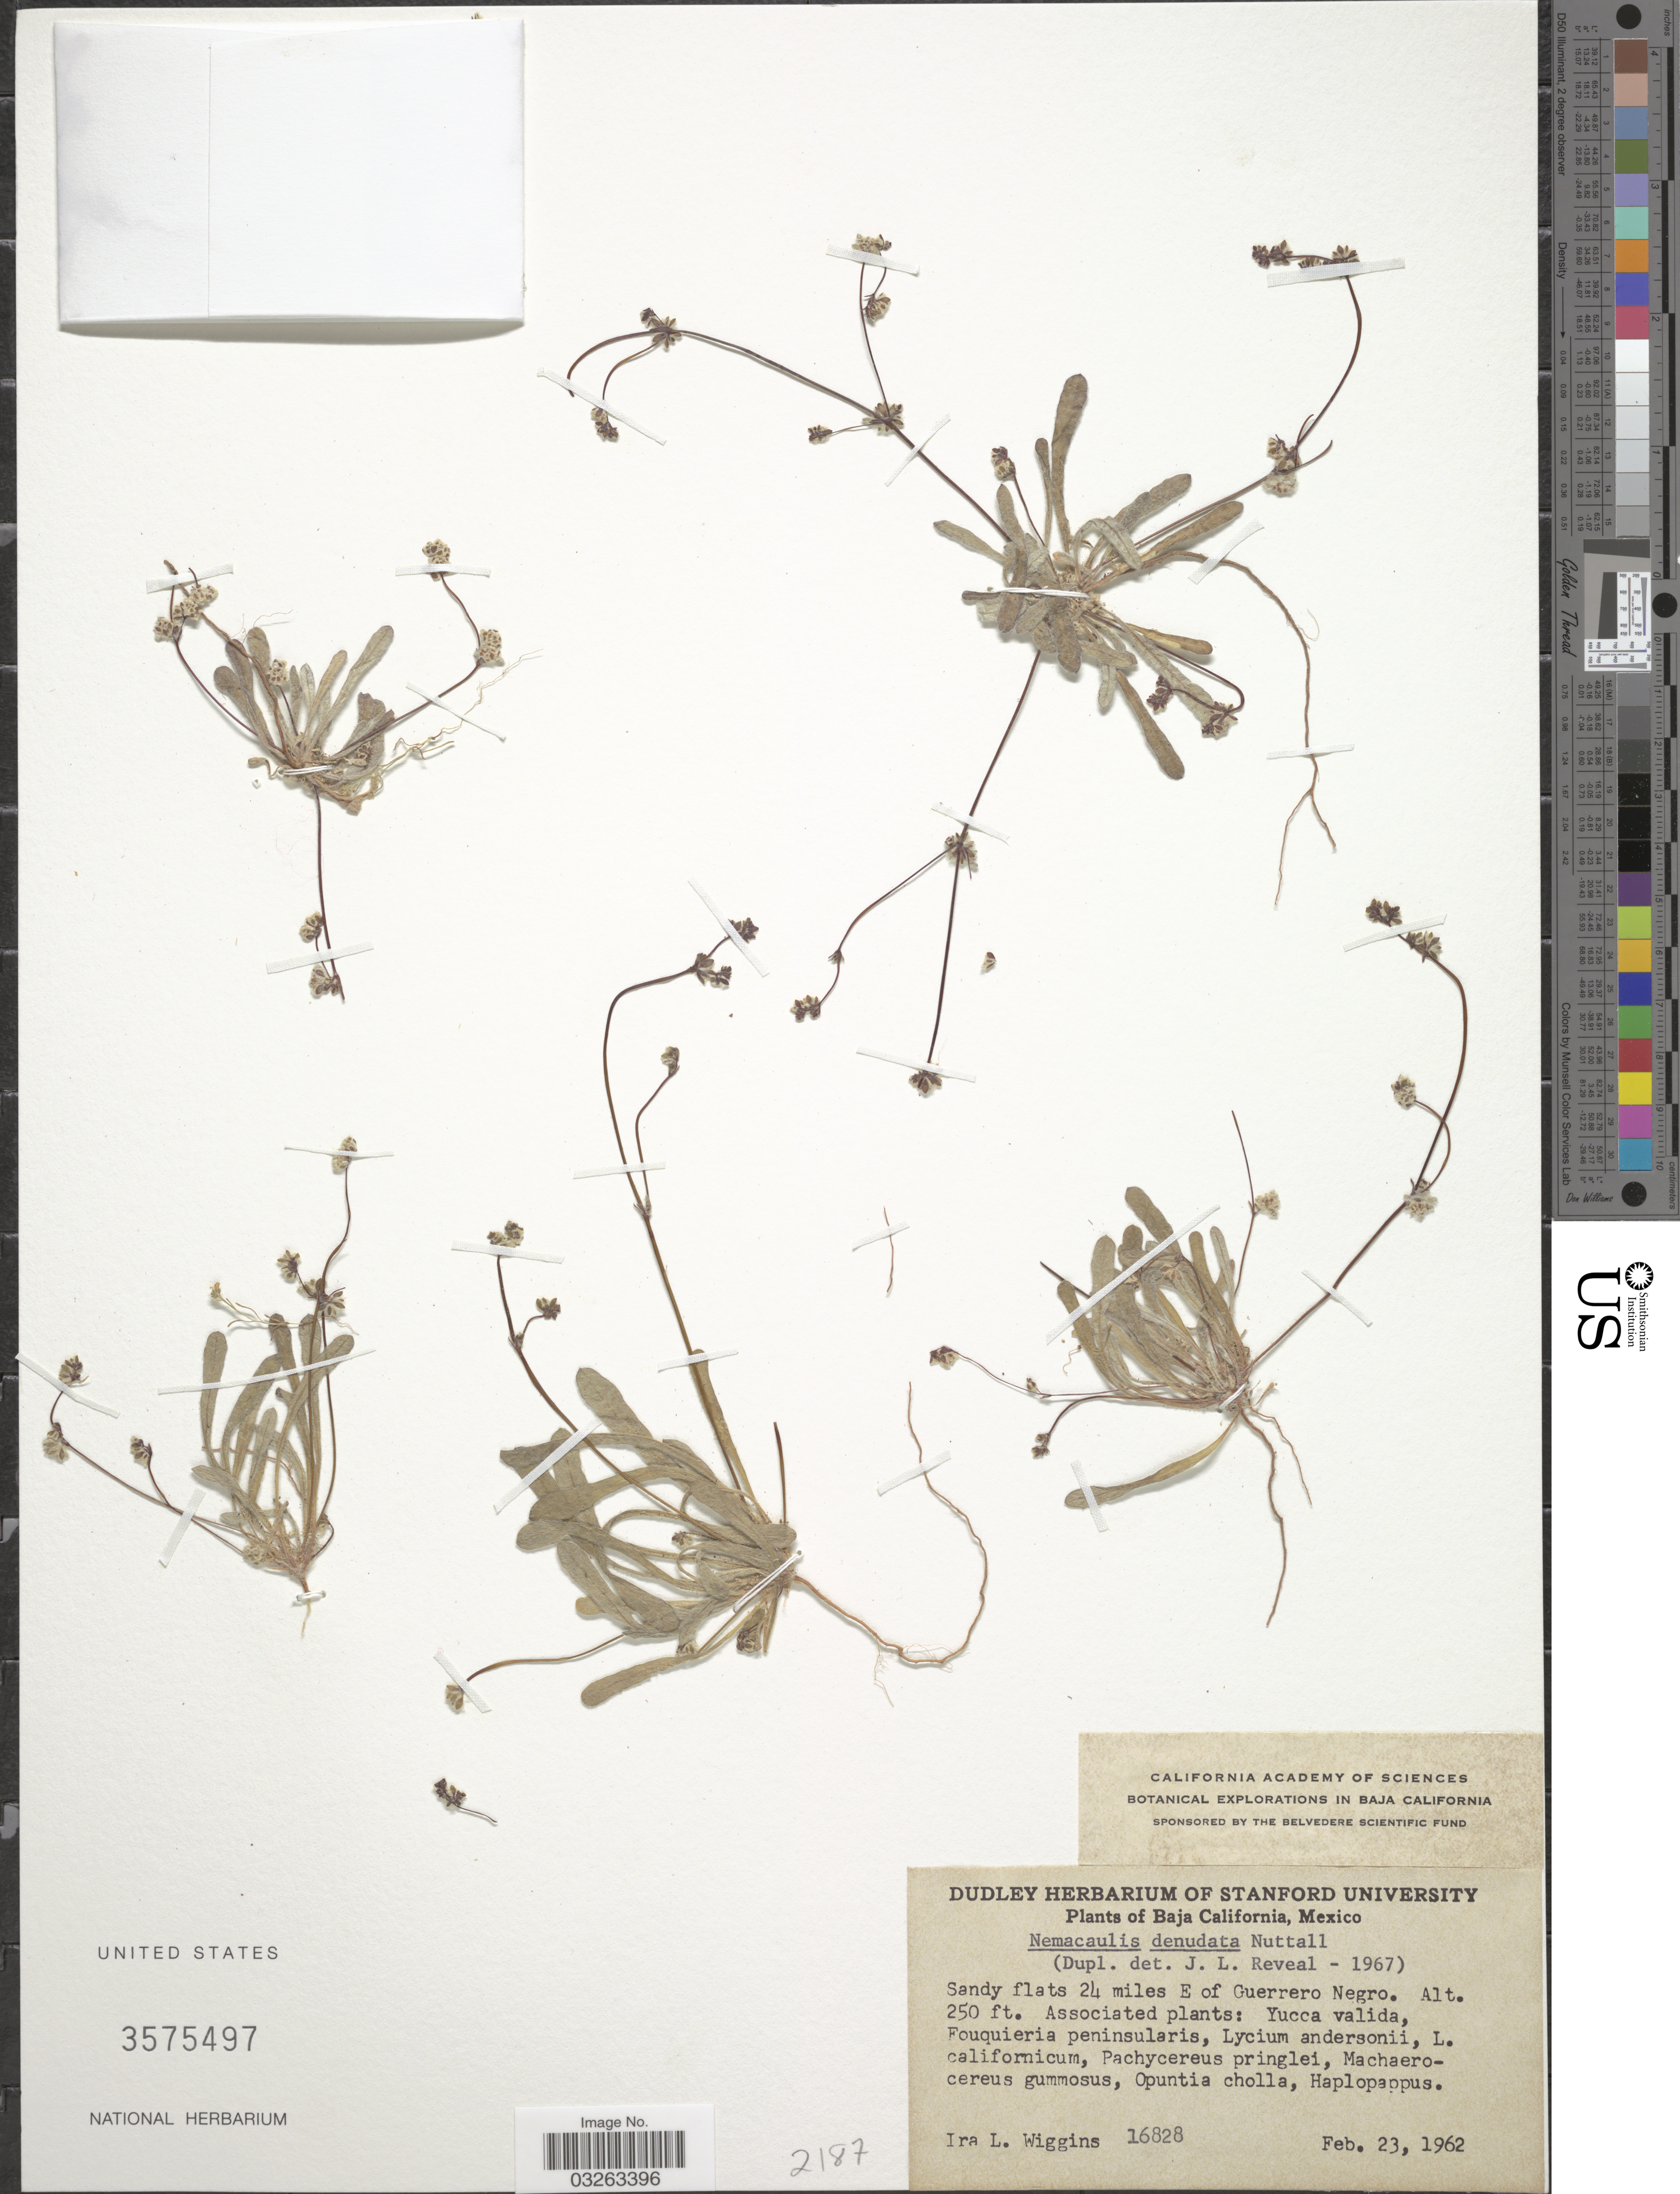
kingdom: Plantae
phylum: Tracheophyta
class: Magnoliopsida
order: Caryophyllales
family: Polygonaceae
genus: Nemacaulis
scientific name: Nemacaulis denudata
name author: Nutt.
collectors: I. L. Wiggins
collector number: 16828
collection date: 1962-02-23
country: Mexico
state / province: Baja California Norte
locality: Sandy flats 24 miles E of Guerrero Negro.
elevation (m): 76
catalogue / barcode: US 3575497